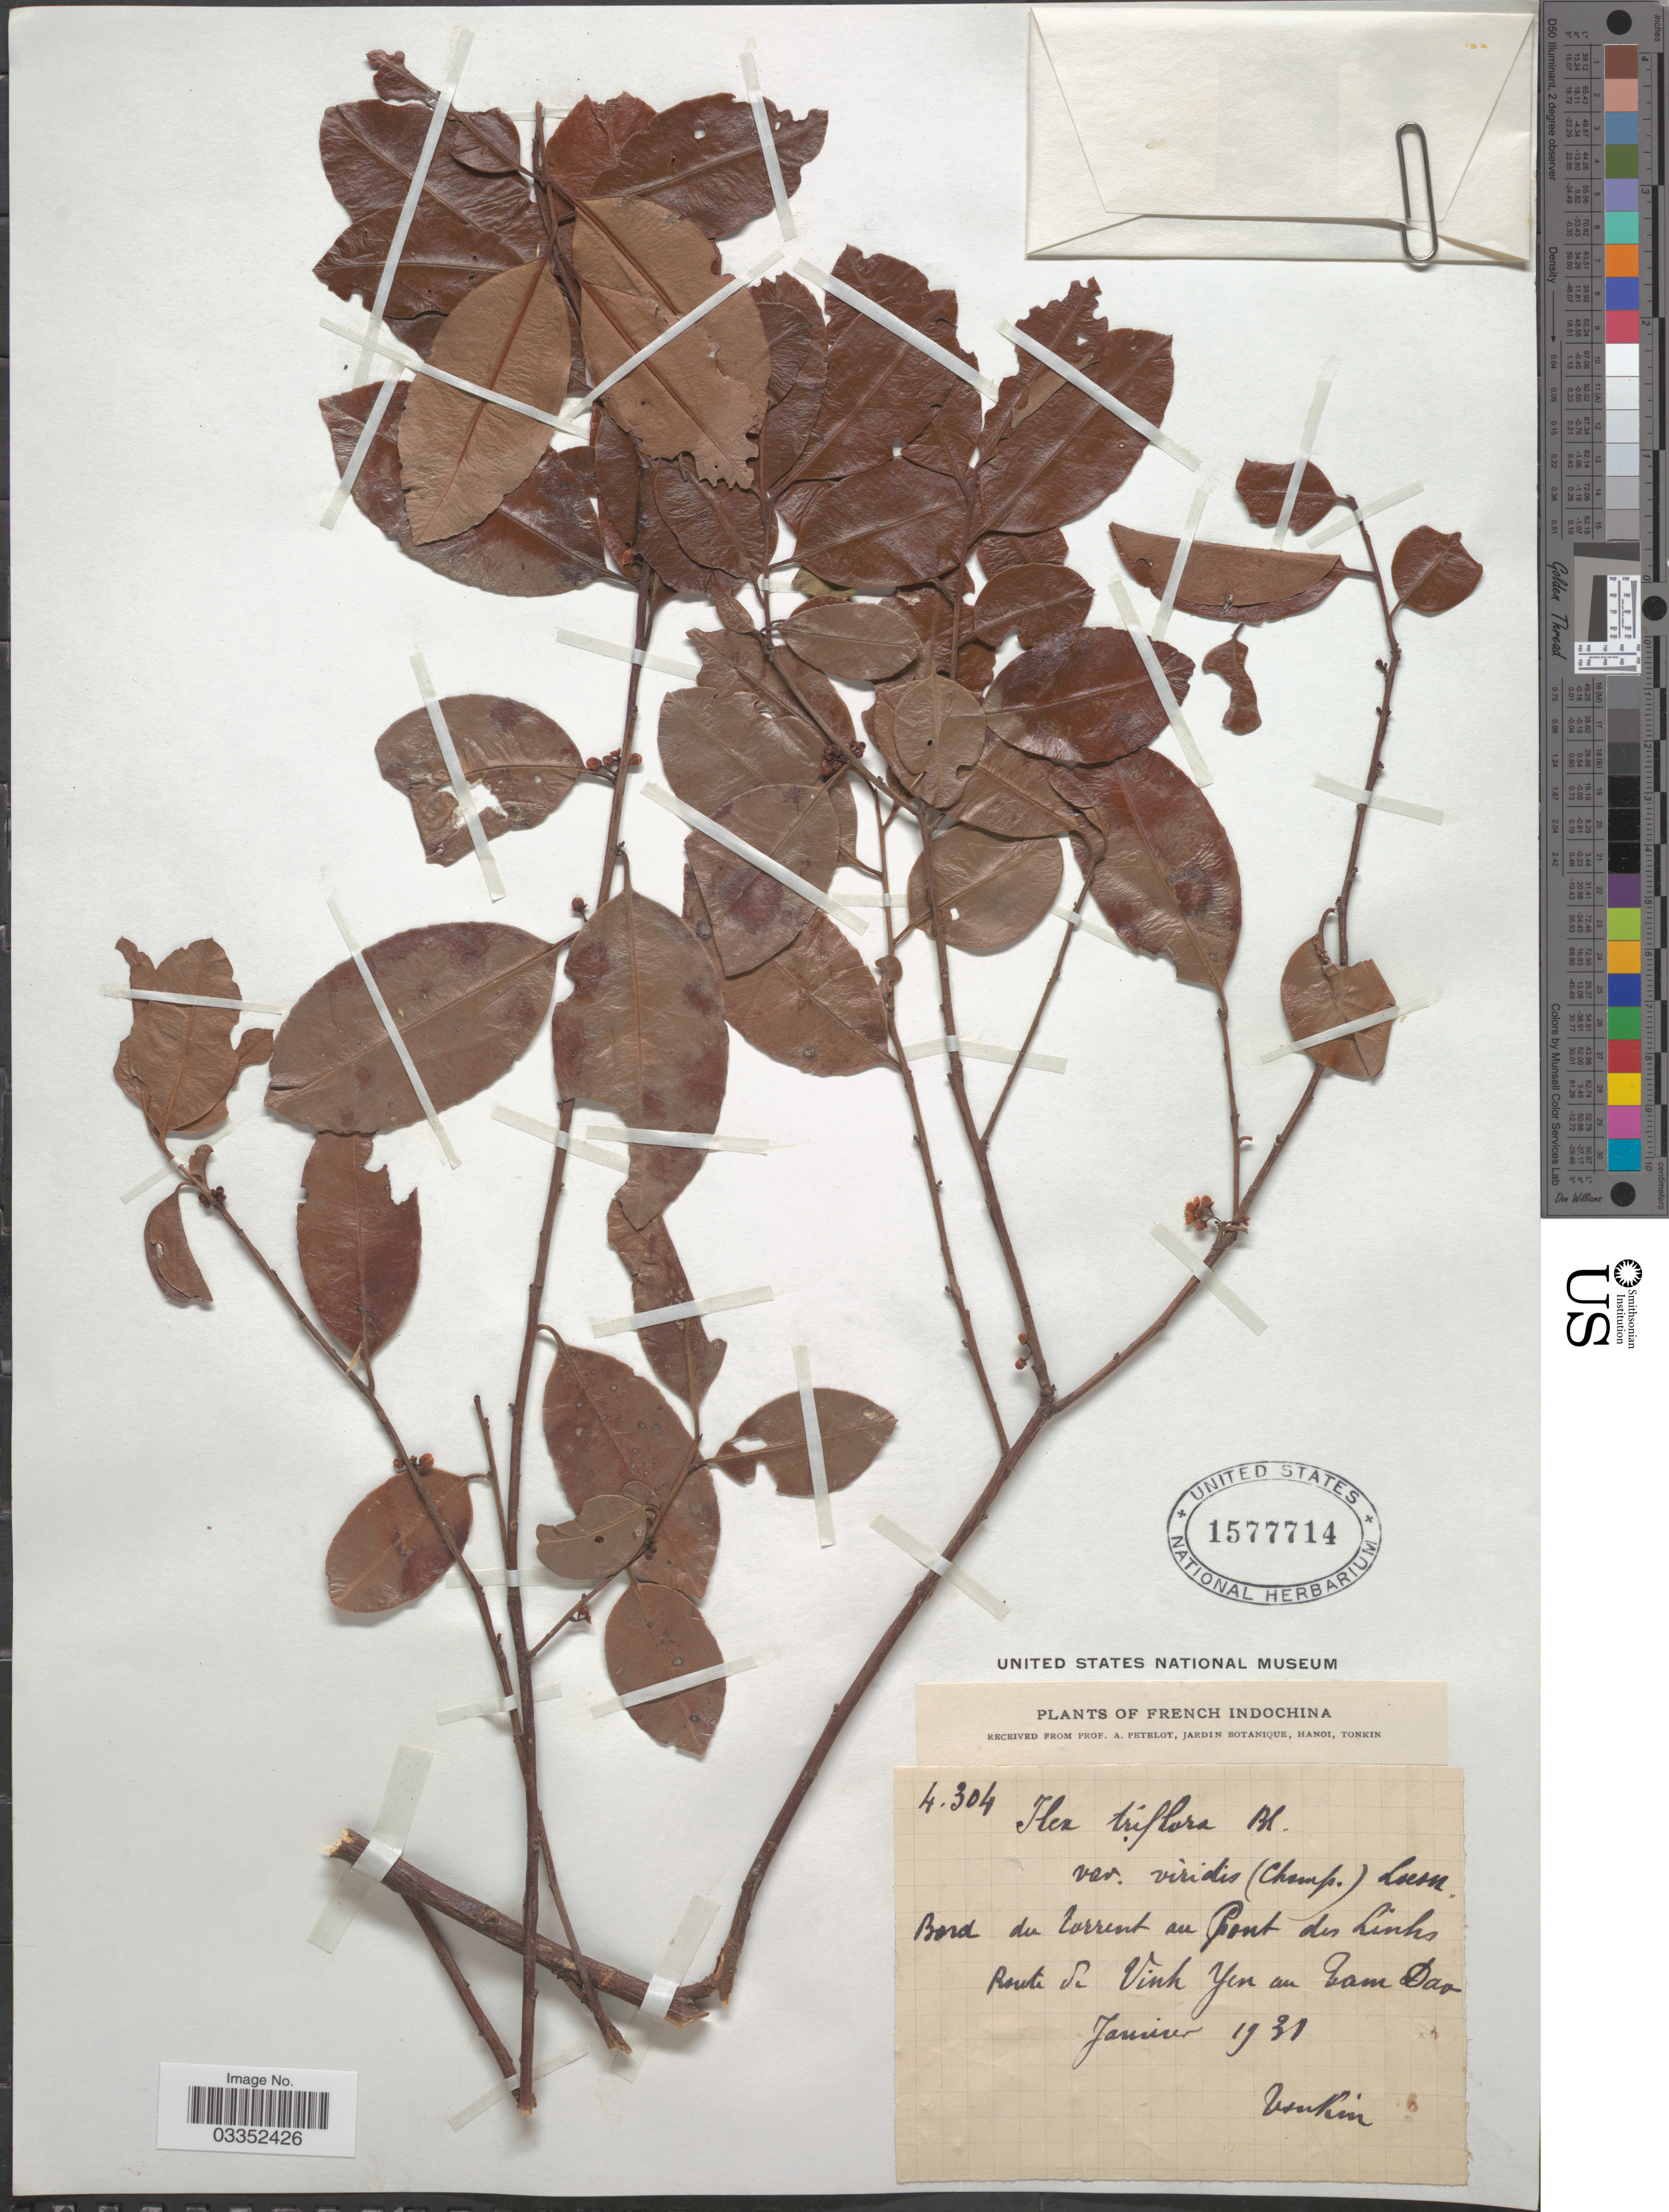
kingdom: Plantae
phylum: Tracheophyta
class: Magnoliopsida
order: Aquifoliales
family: Aquifoliaceae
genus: Ilex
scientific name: Ilex triflora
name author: Blume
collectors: A. Petelot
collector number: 4304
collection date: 1931-01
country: Vietnam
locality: French IndoChina, Bord du torrent au Pont [interpreted] des Links [interpreted], Route de Vinh Yen an Tam Dao.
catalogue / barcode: US 1577714